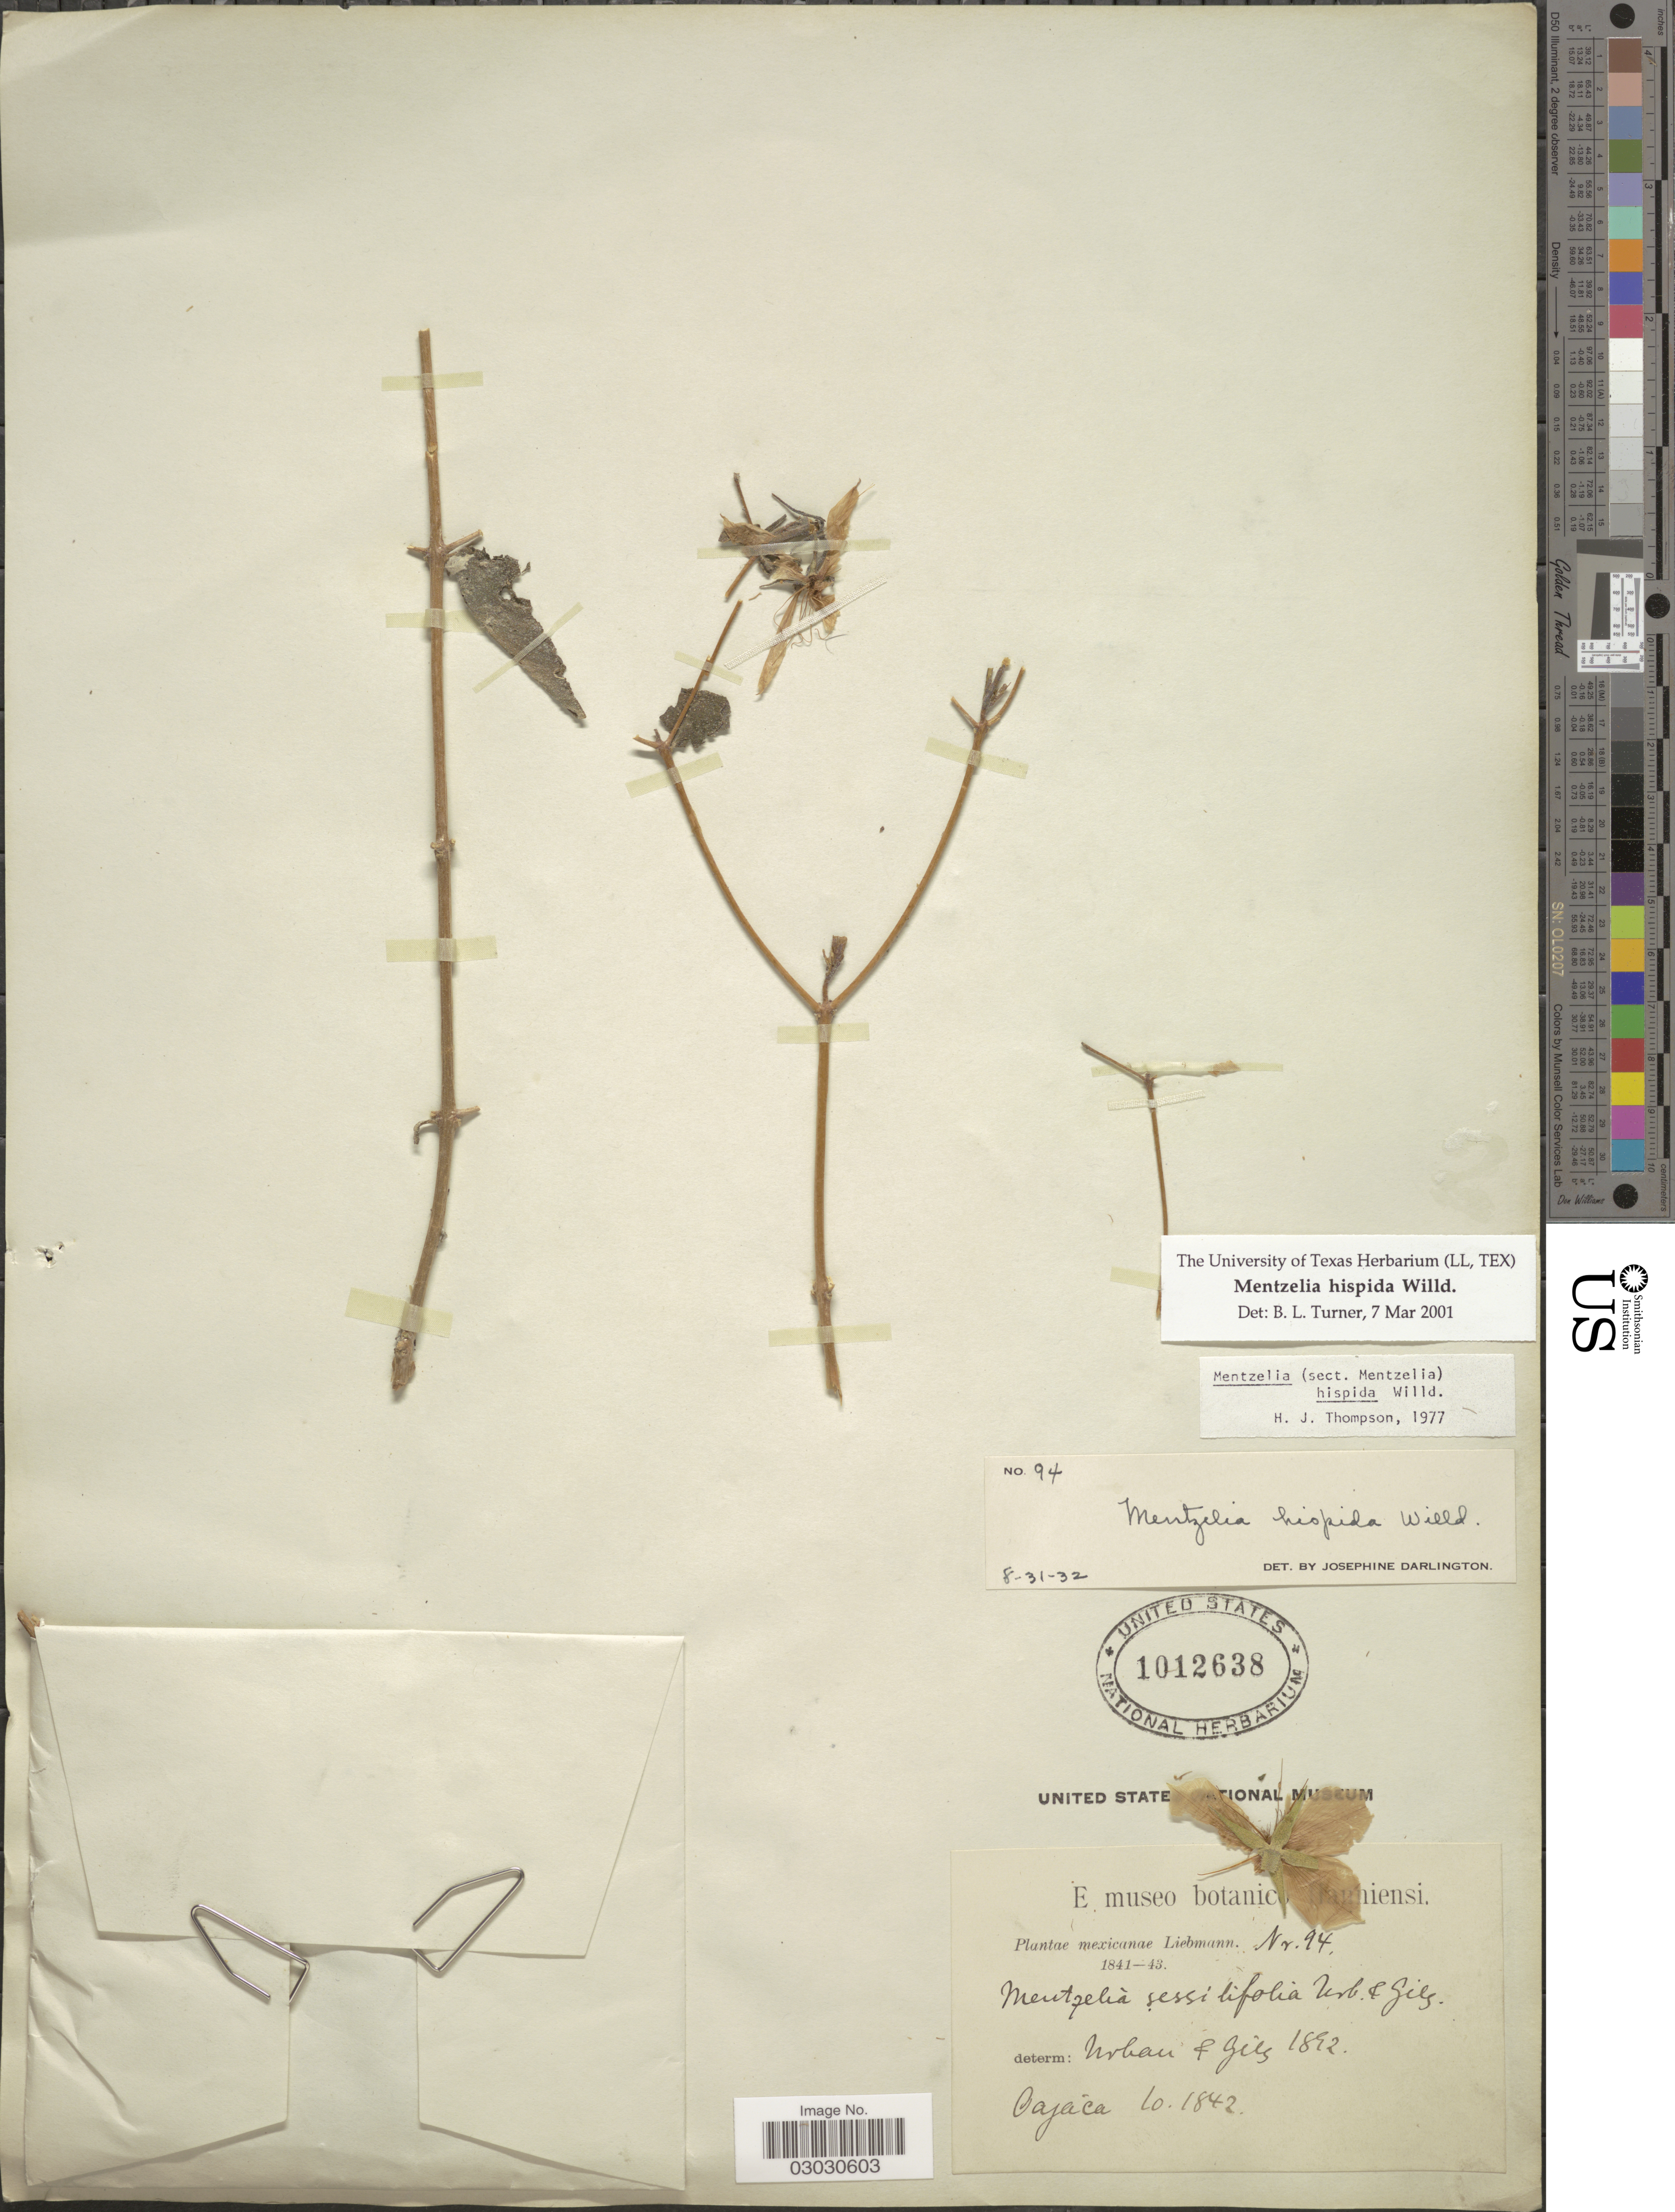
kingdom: Plantae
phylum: Tracheophyta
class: Magnoliopsida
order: Cornales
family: Loasaceae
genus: Mentzelia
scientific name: Mentzelia hispida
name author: Willd.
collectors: Liebmann, --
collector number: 94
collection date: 1842-10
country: Mexico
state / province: Oaxaca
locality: Oajaca.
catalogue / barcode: US 1012638